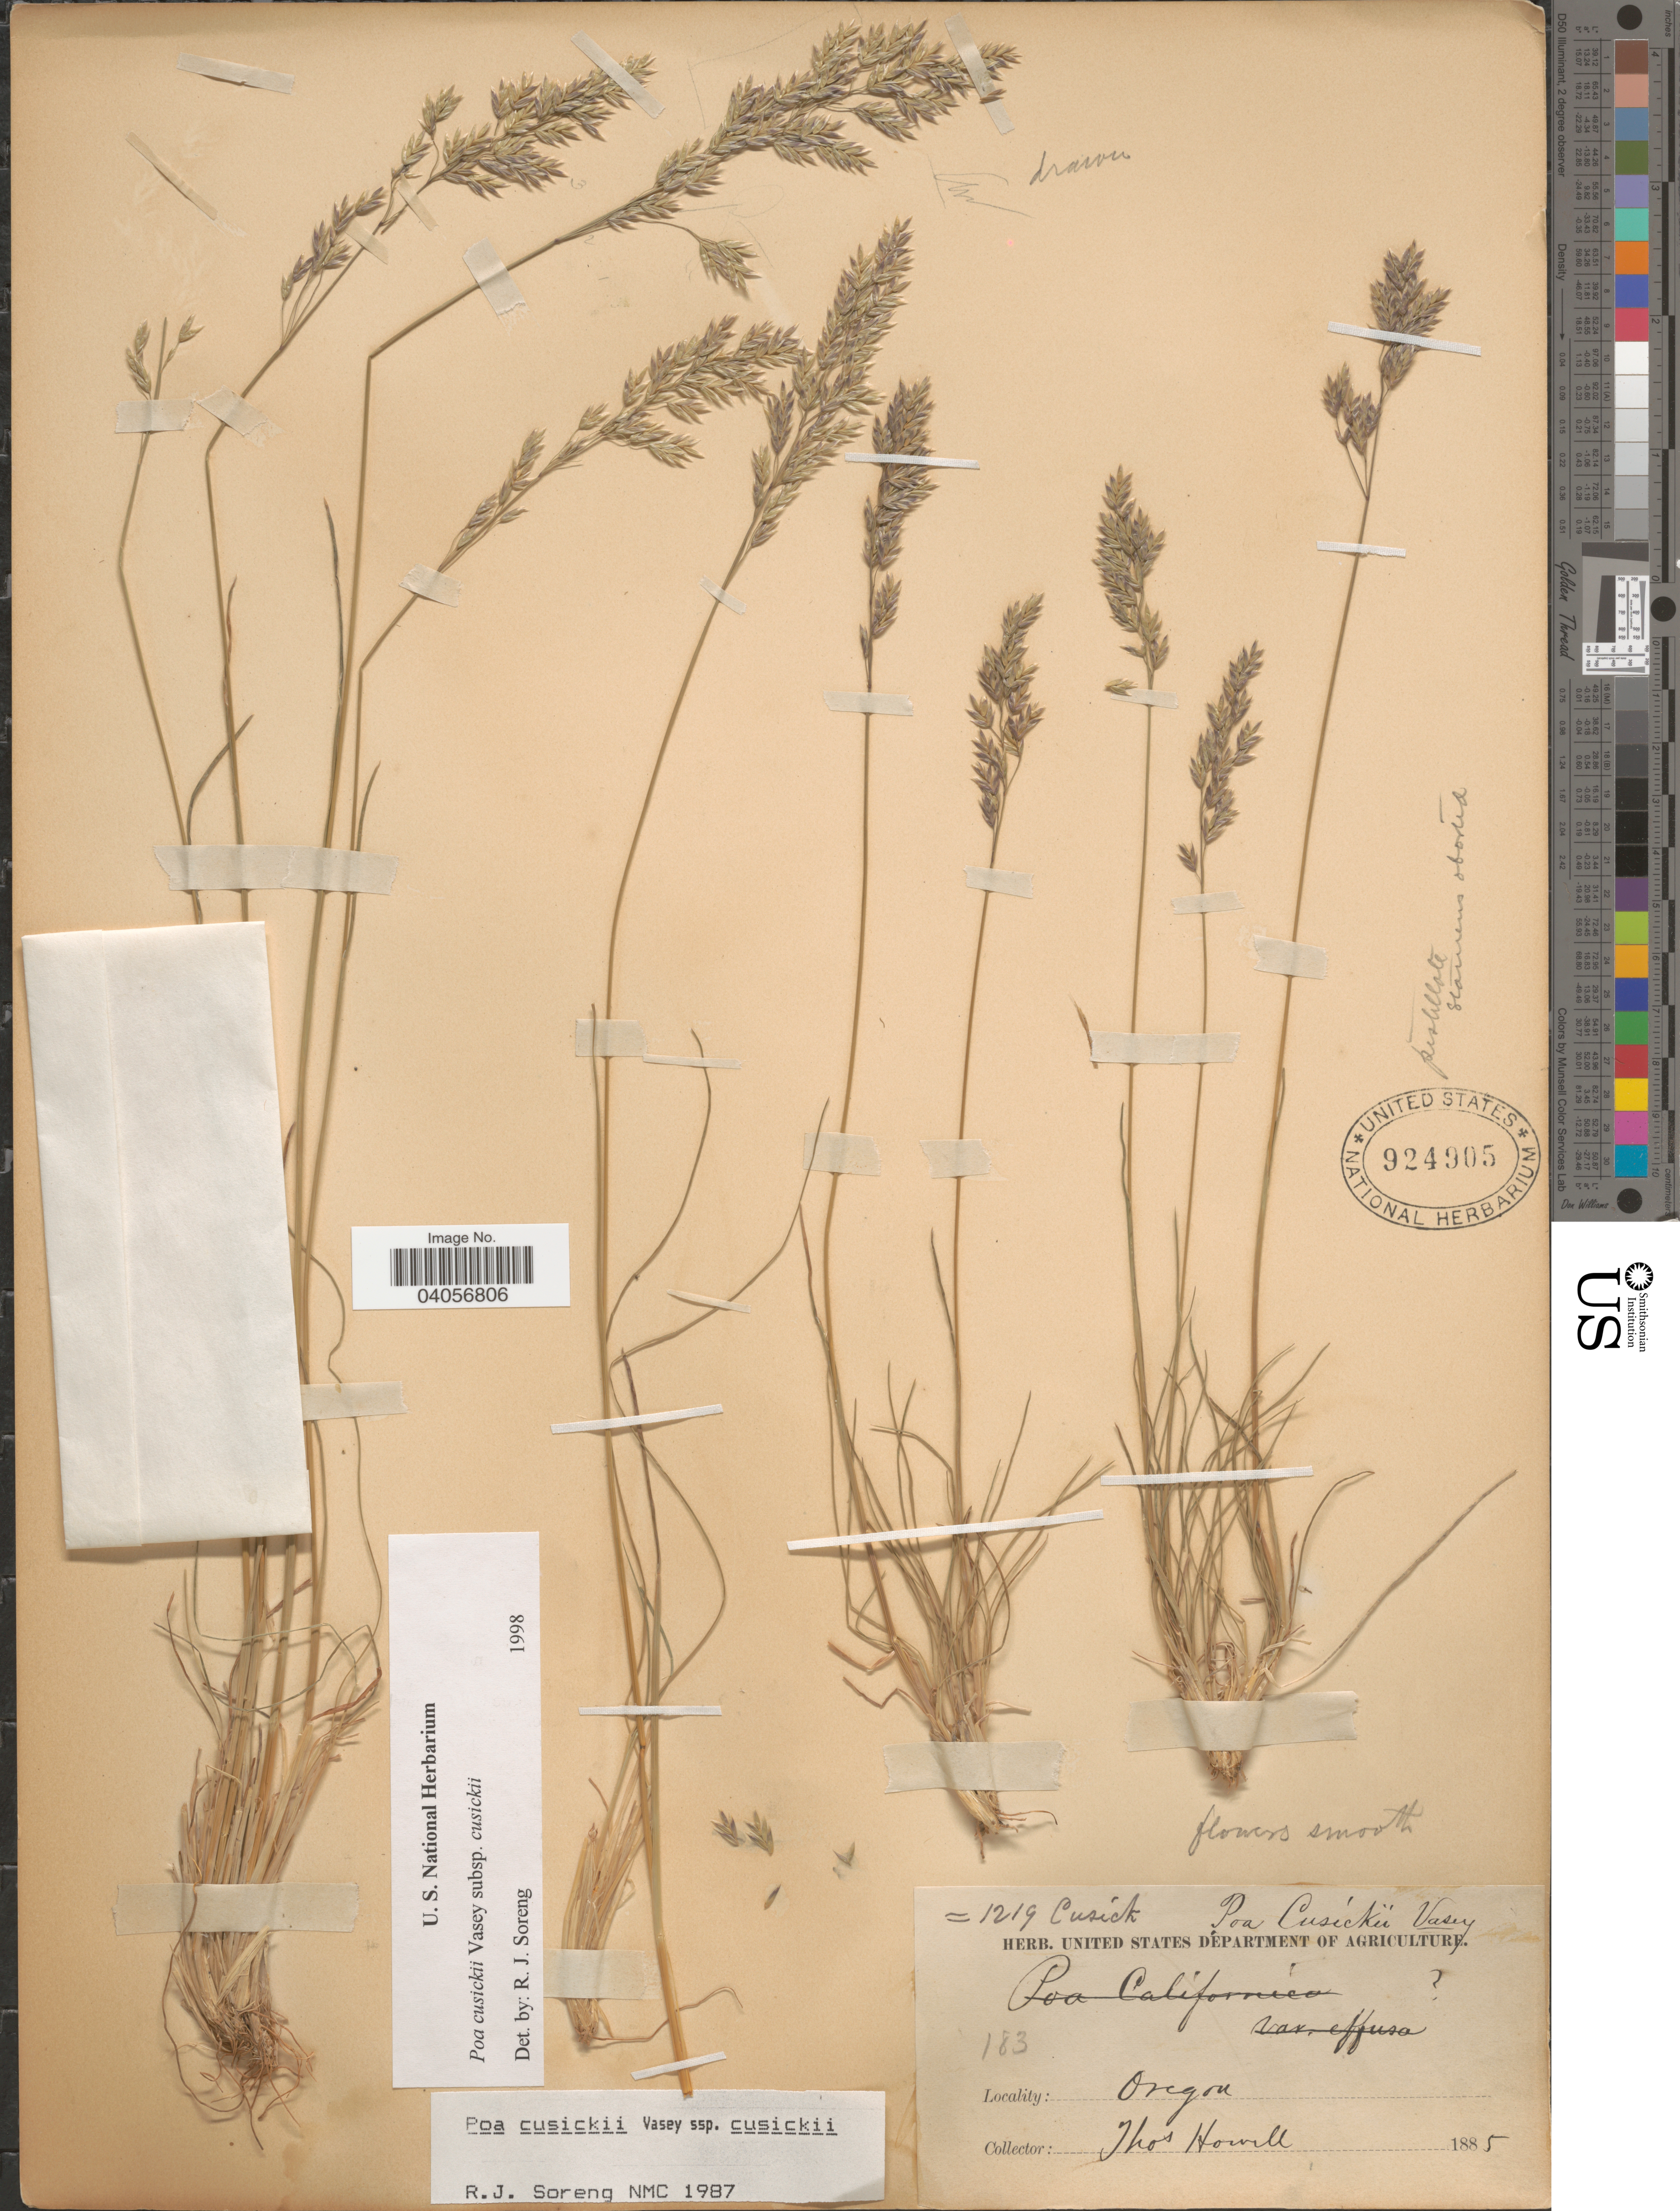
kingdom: Plantae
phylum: Tracheophyta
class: Liliopsida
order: Poales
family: Poaceae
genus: Poa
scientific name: Poa cusickii subsp. cusickii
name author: Vasey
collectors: T. Howell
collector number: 183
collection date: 1885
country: United States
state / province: Oregon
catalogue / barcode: US 924905